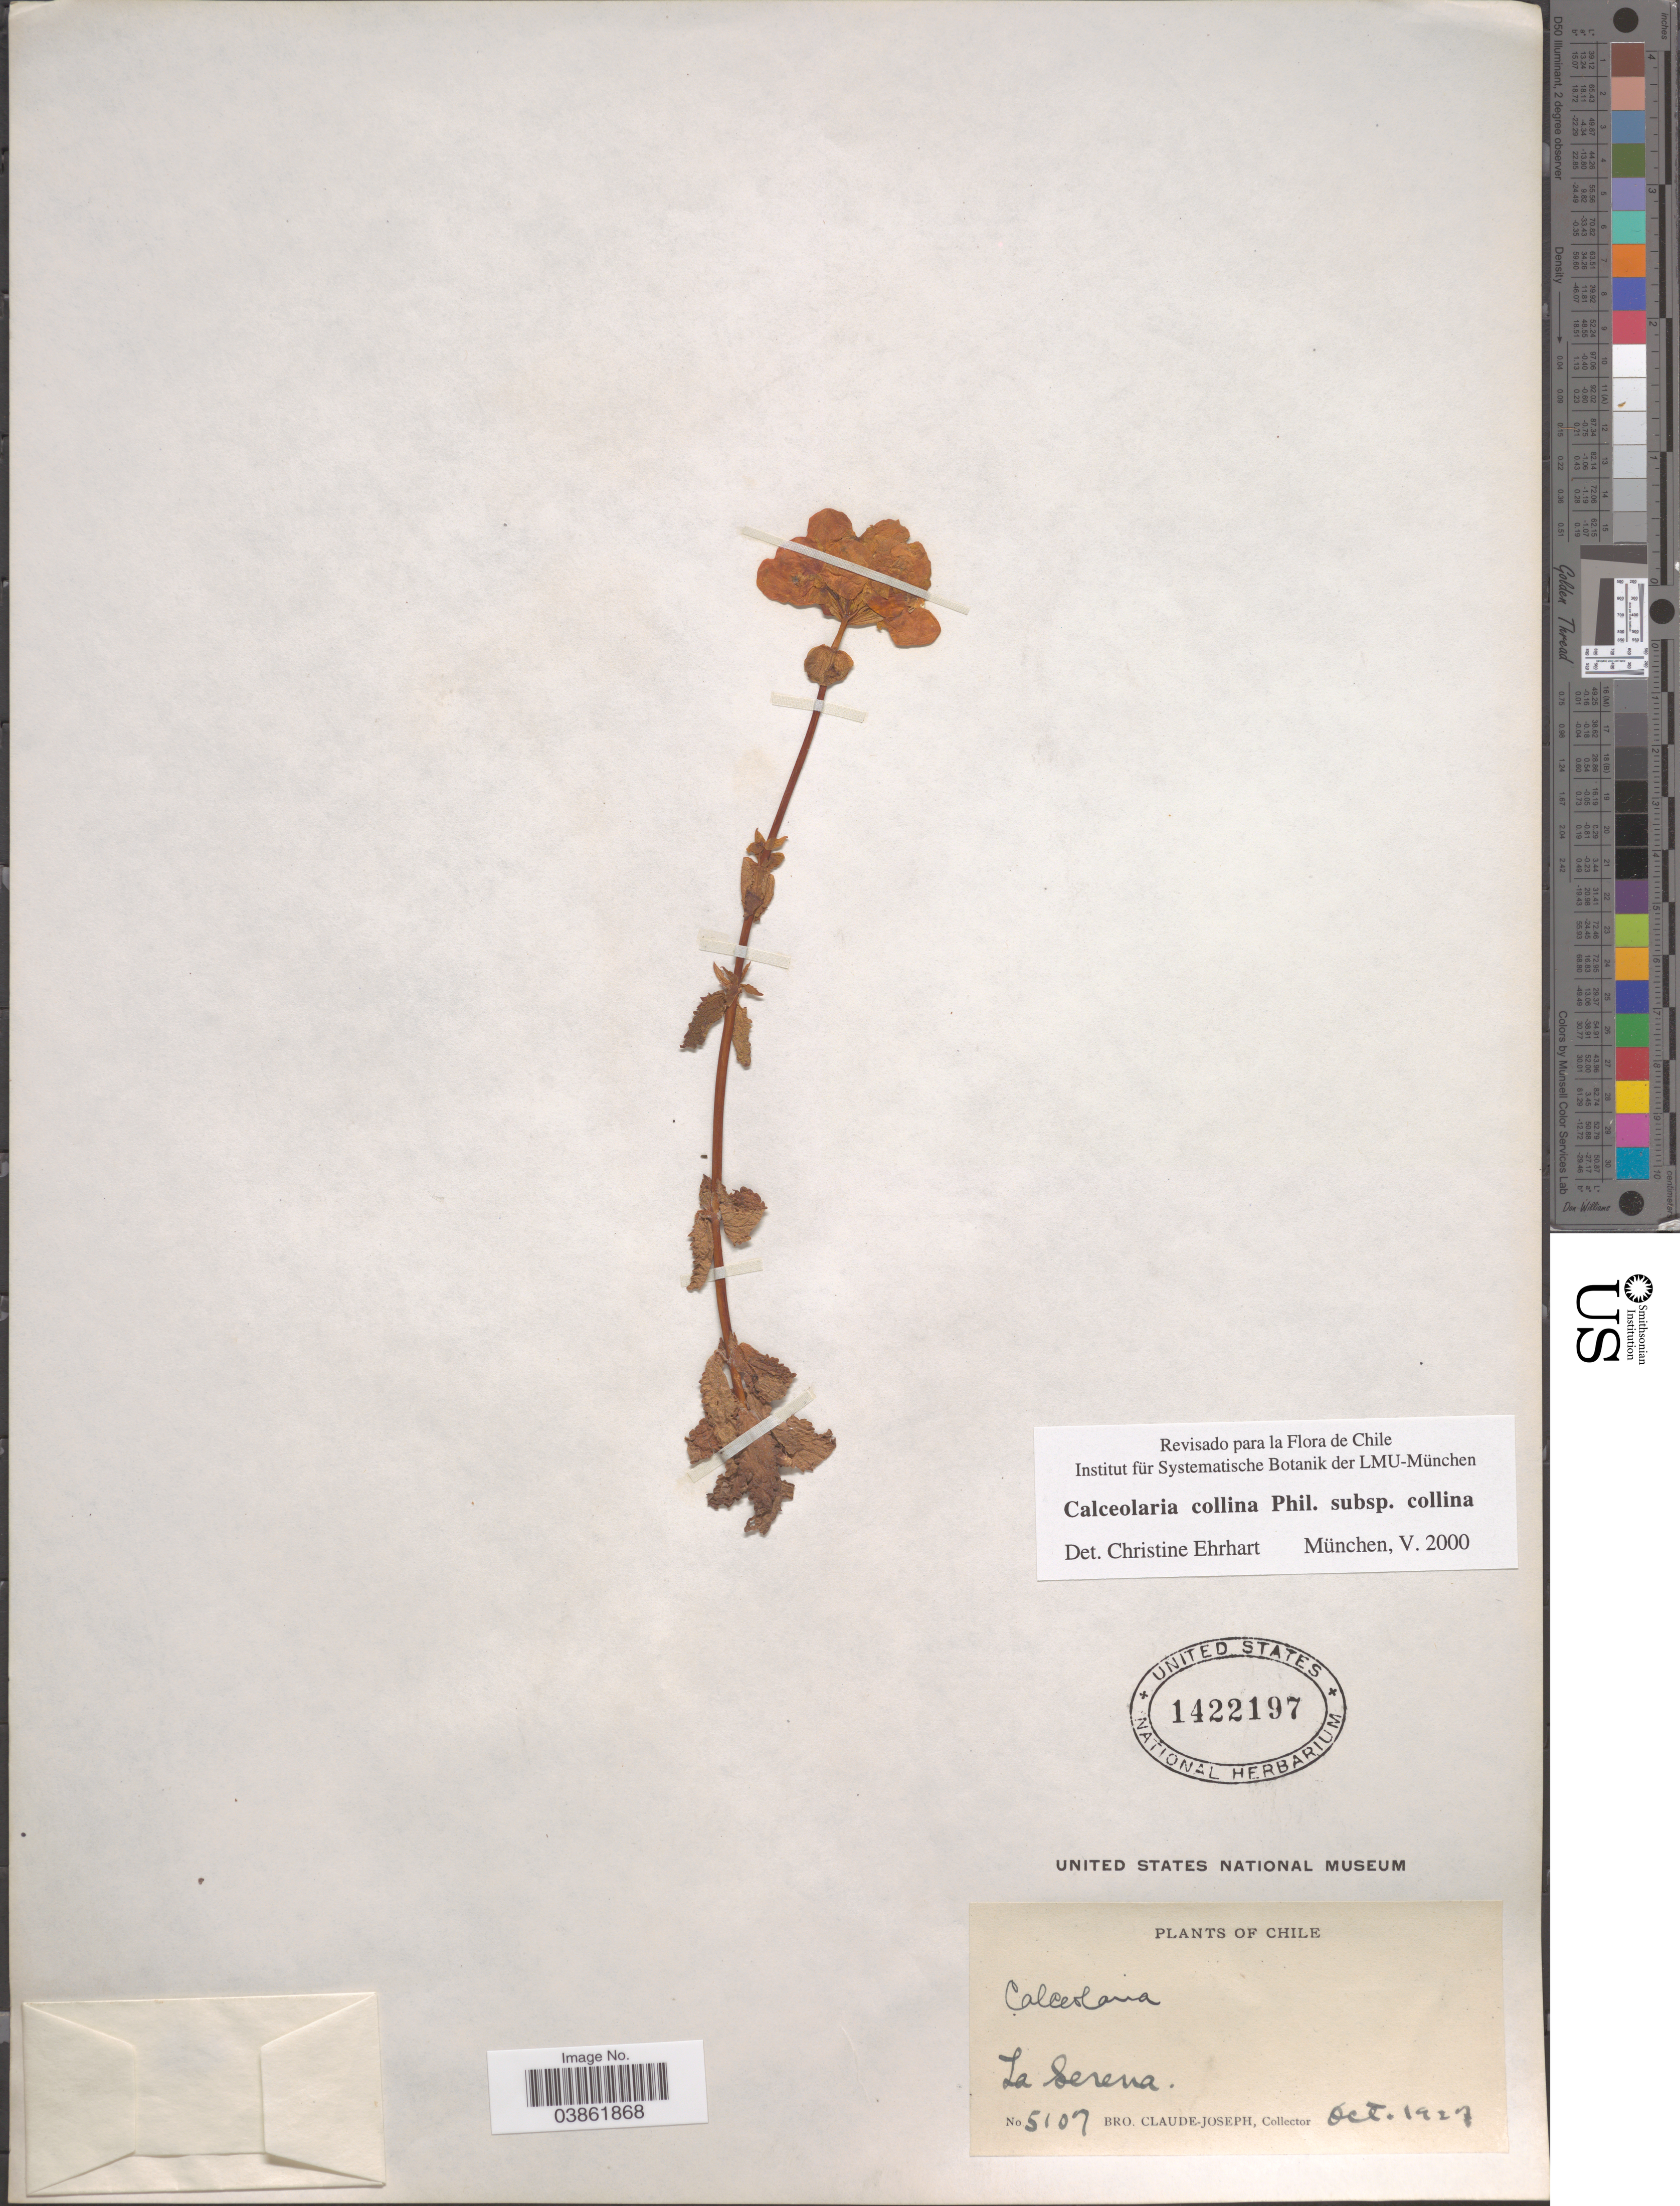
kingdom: Plantae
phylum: Tracheophyta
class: Magnoliopsida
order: Lamiales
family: Calceolariaceae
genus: Calceolaria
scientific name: Calceolaria collina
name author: Phil.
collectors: Bro. Claude-Joseph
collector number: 5107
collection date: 1927-10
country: Chile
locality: La Serena.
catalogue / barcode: US 1422197